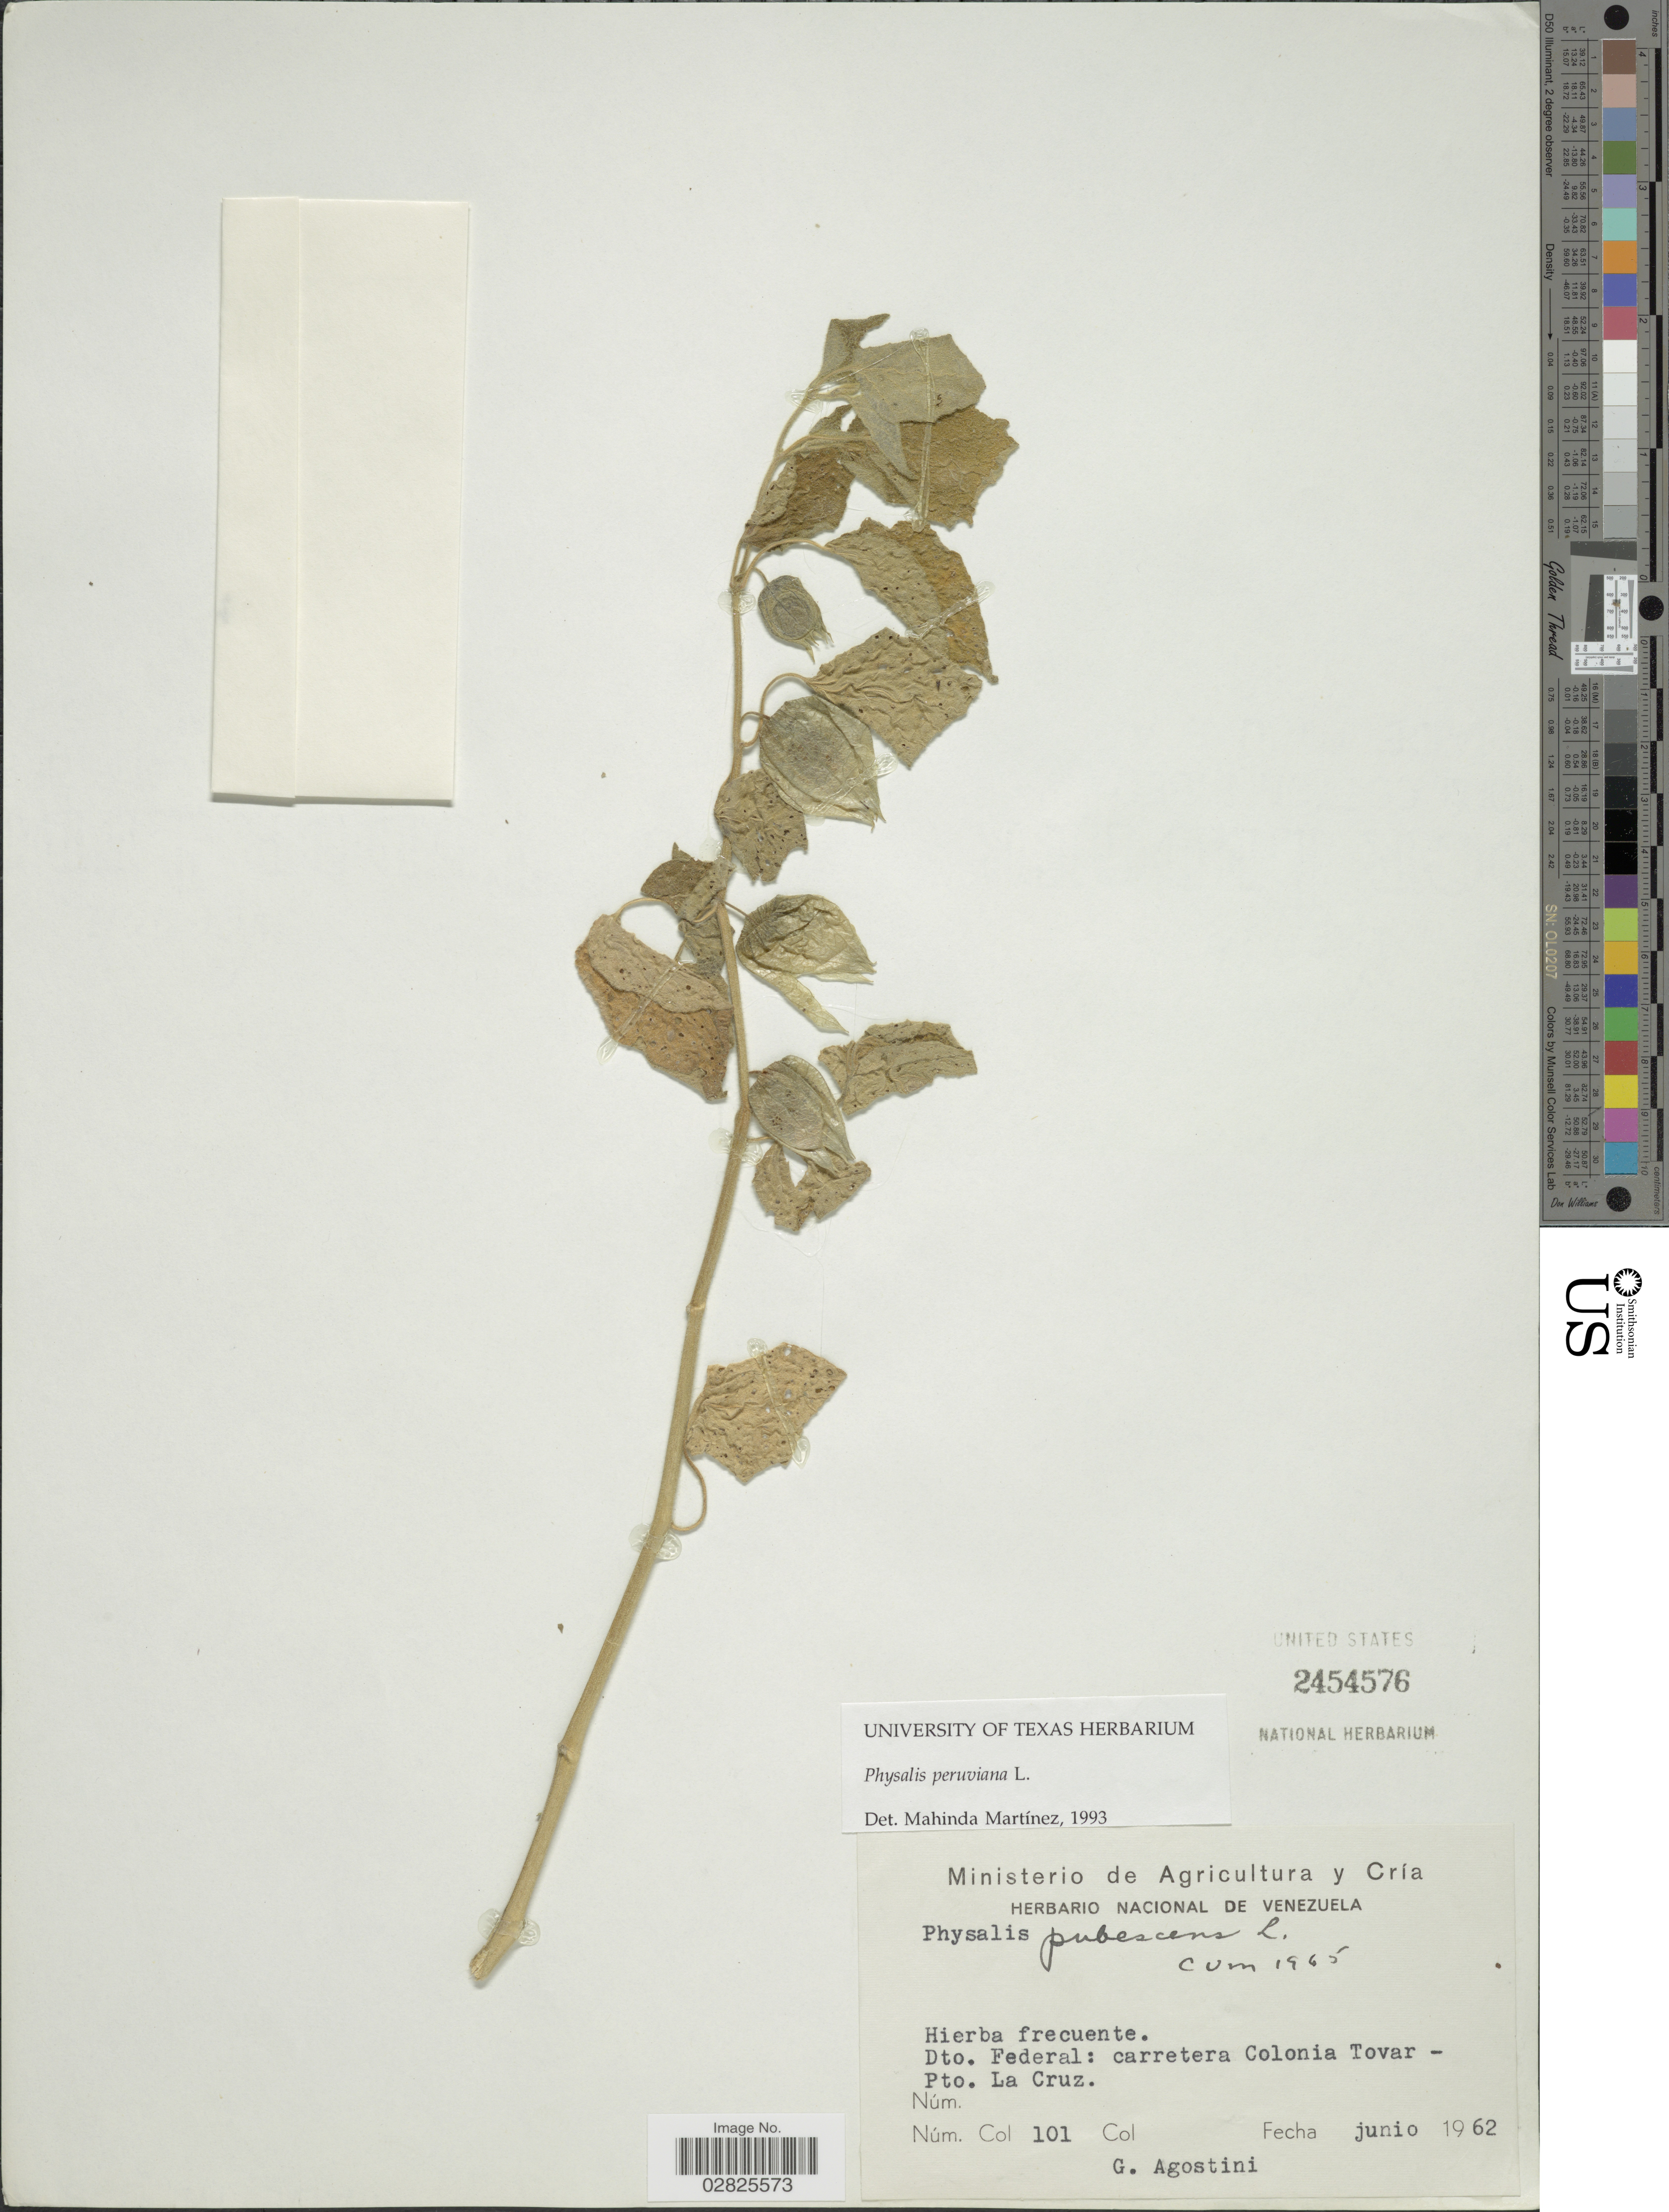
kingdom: Plantae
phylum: Tracheophyta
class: Magnoliopsida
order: Solanales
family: Solanaceae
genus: Physalis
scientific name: Physalis peruviana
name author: L.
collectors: G. Agostini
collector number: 101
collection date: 1962-06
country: Venezuela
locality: Dto. Federal: carretera Colonia Tovar - Pto. La Cruz.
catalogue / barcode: US 2454576